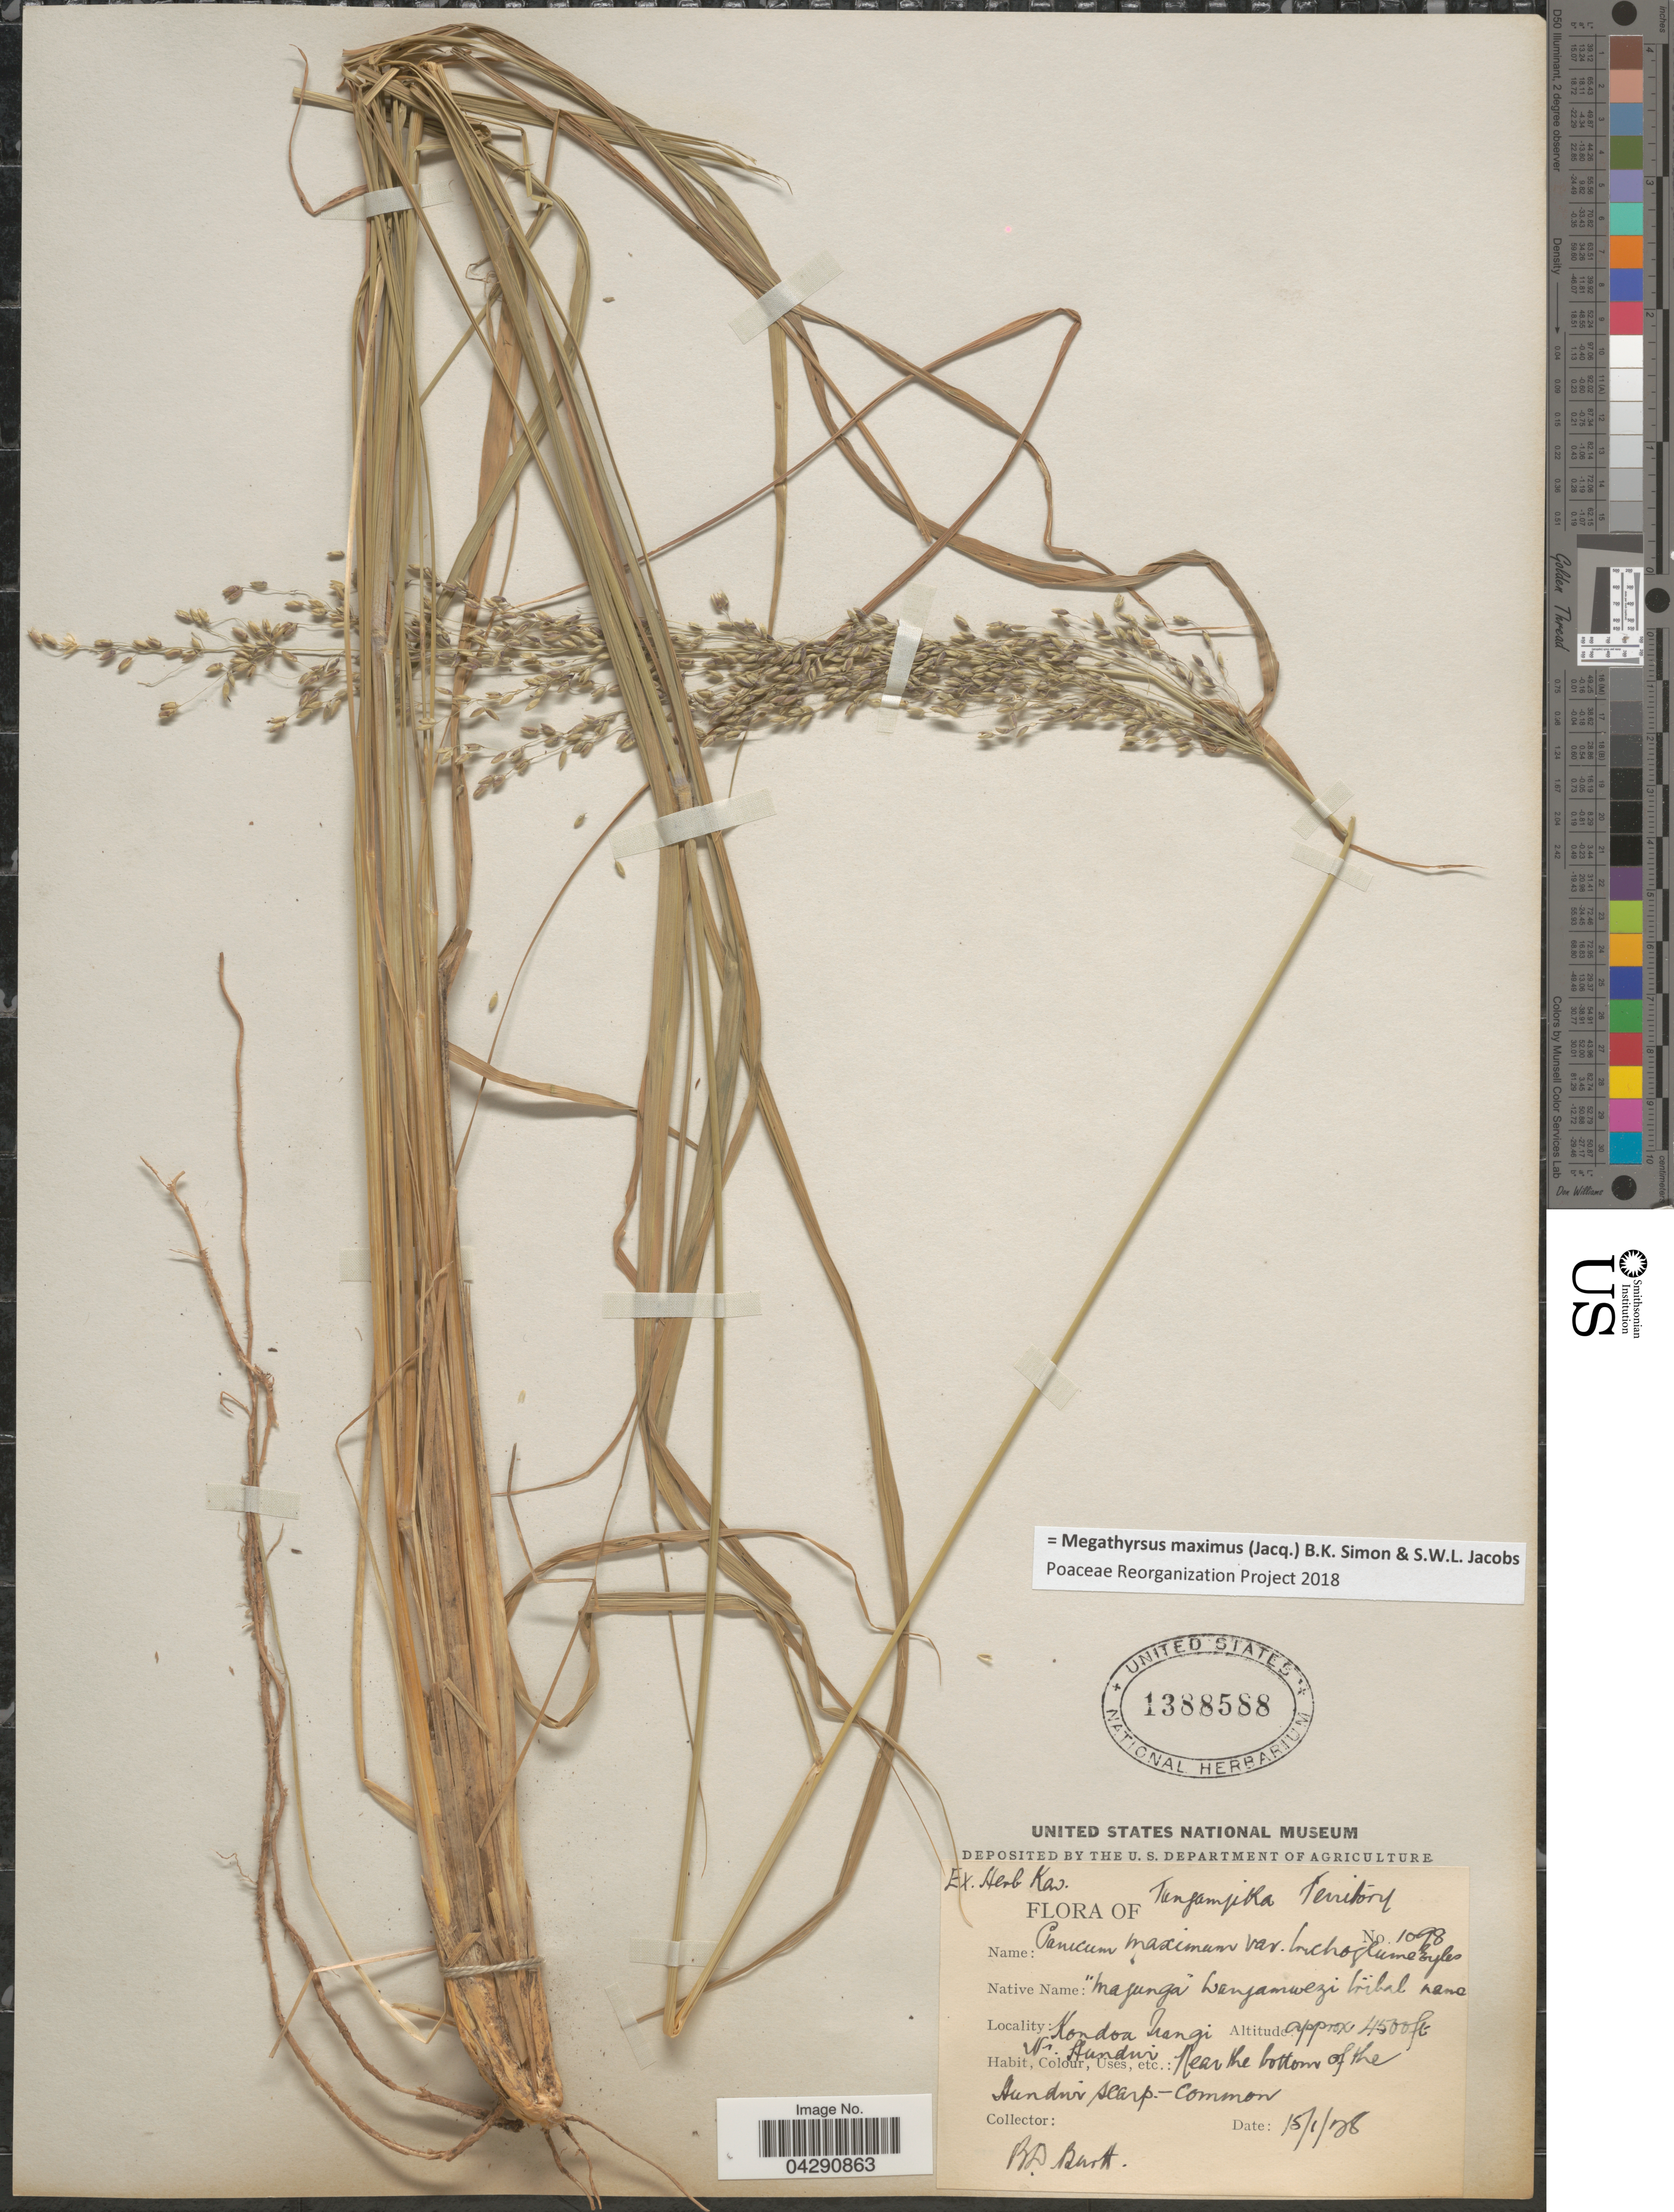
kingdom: Plantae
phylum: Tracheophyta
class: Liliopsida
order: Poales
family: Poaceae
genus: Megathyrsus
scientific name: Megathyrsus maximus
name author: (Jacq.) B.K. Simon & S.W.L. Jacobs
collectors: B. D. Burtt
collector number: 1098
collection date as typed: Transcribed d/m/y: 15/1/28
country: Tanzania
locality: Tanganyika Territory. Kondoa Irangi. Nr. Itundwi. Near the bottom of the Itundwi scarp.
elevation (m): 1372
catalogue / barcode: US 1388588